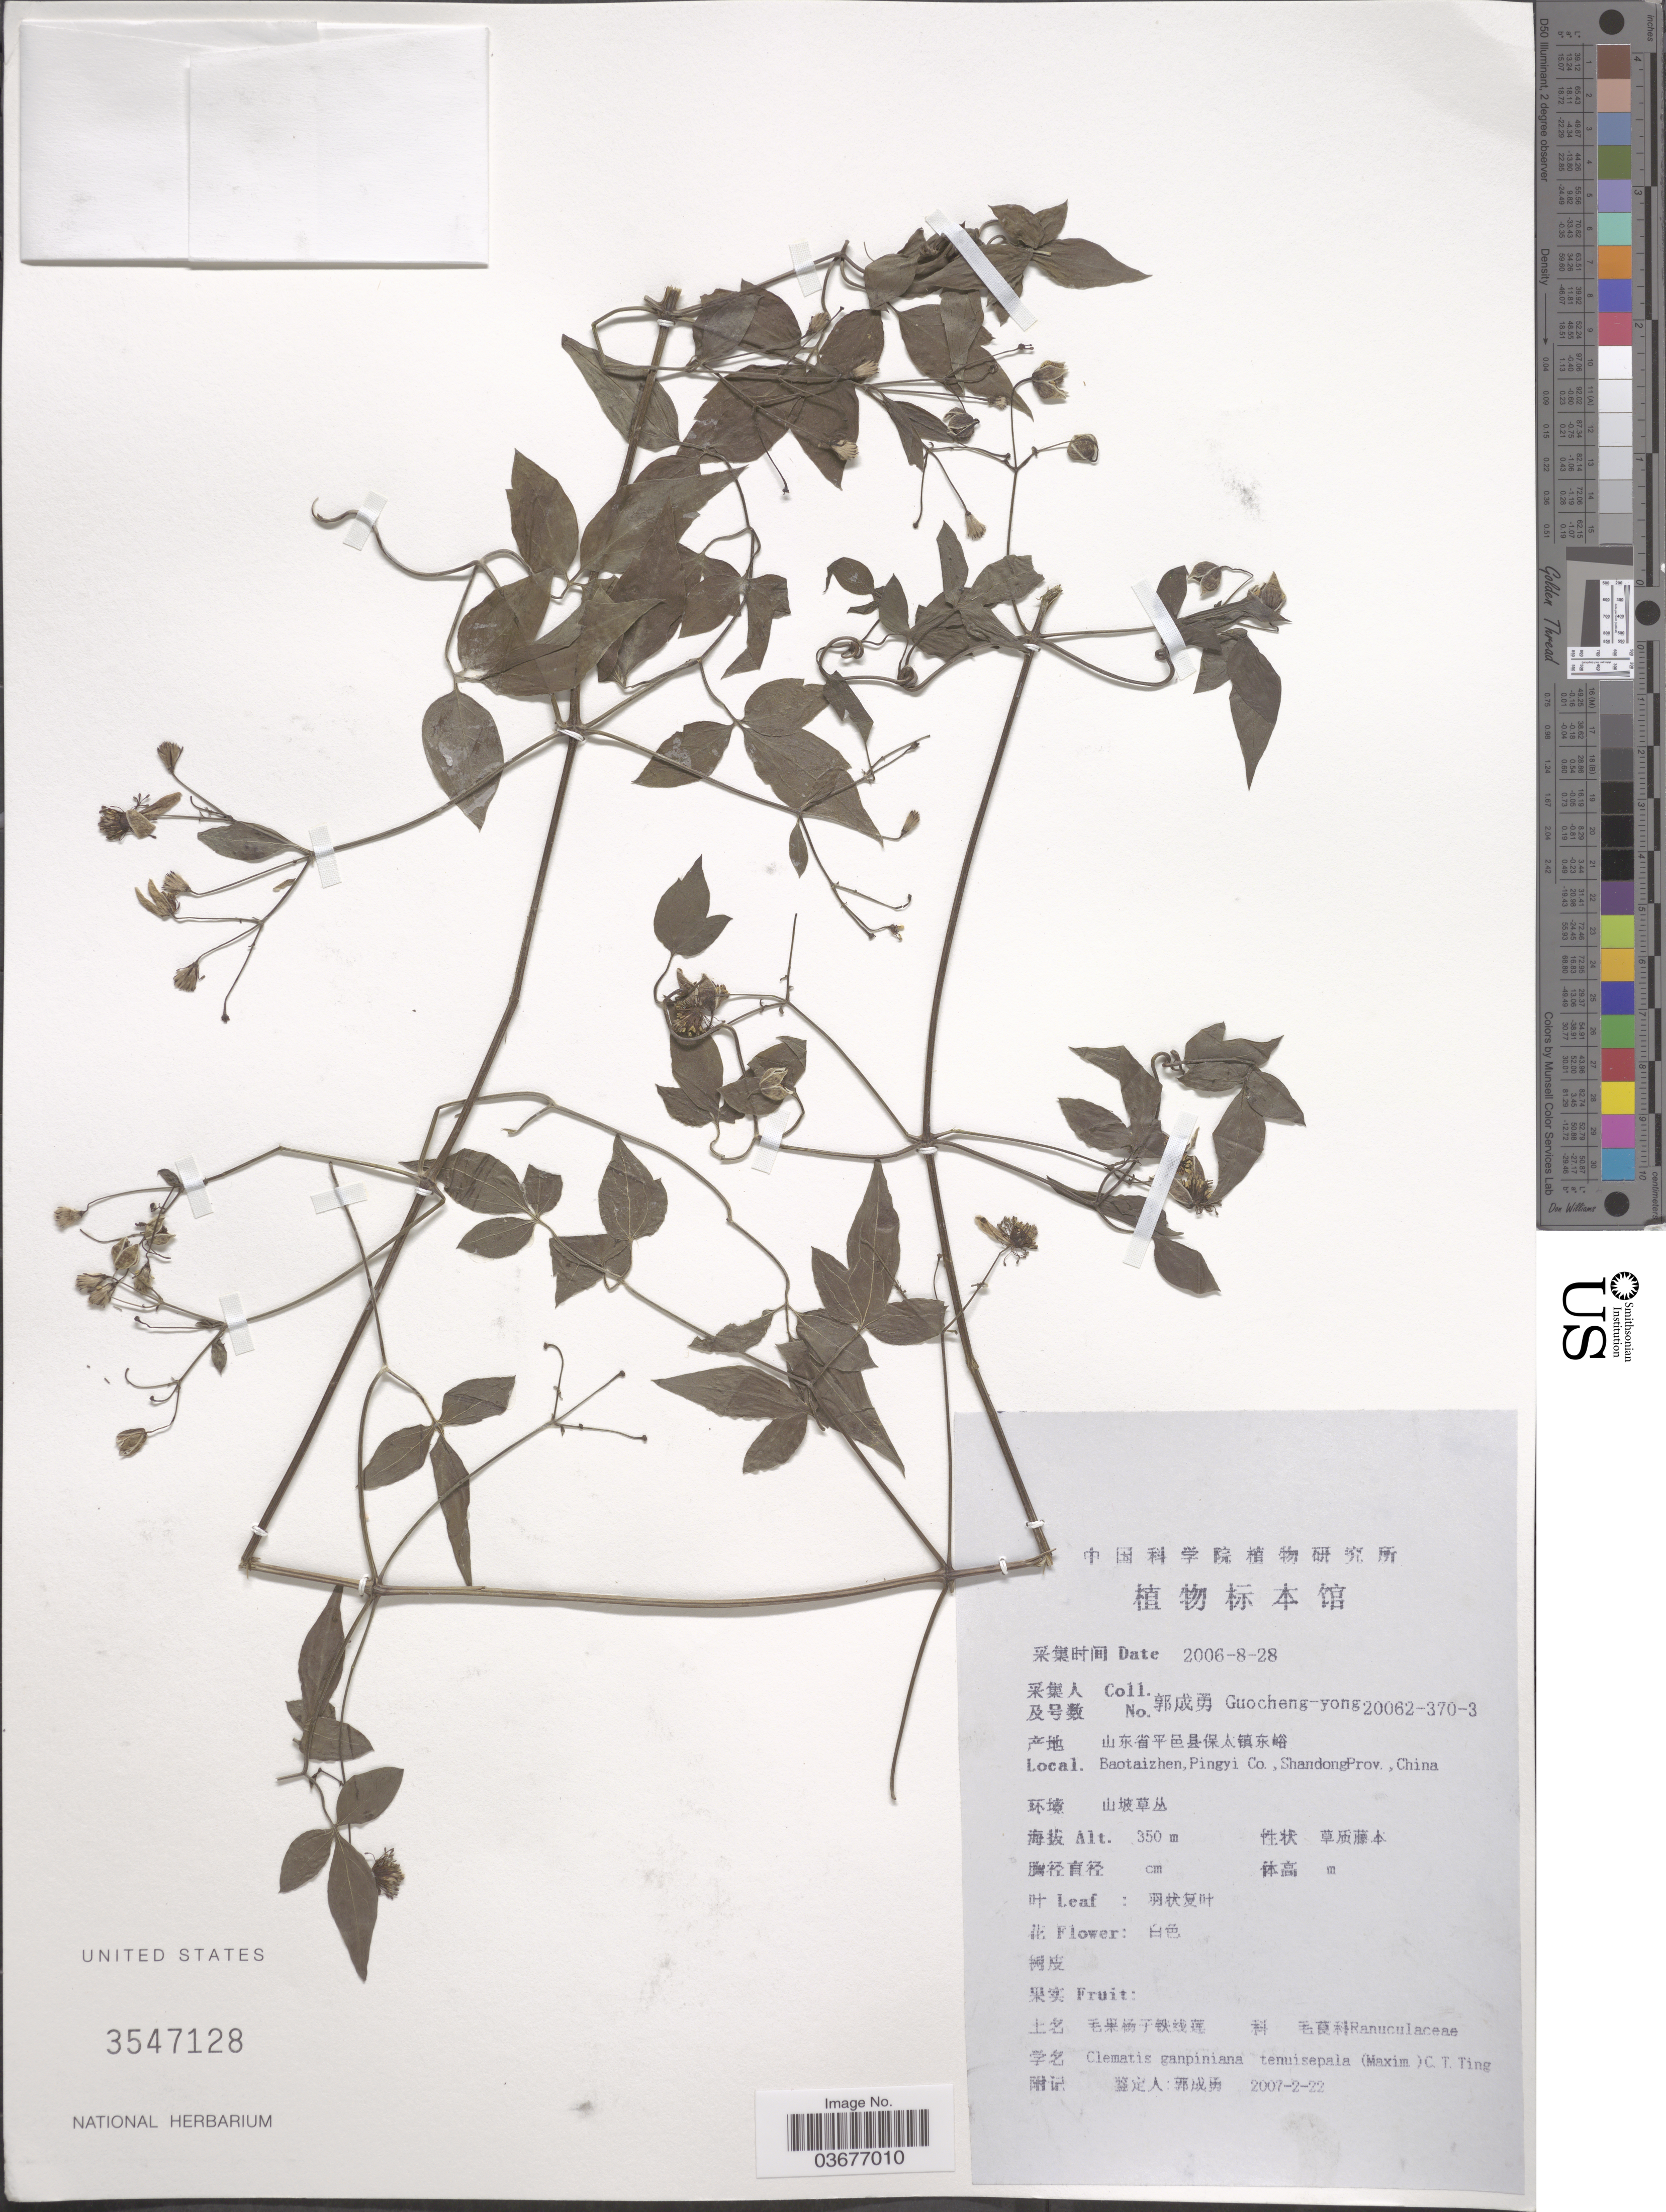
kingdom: Plantae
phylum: Tracheophyta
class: Magnoliopsida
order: Ranunculales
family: Ranunculaceae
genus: Clematis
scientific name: Clematis ganpiniana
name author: (H. Lév. & Vaniot) Tamura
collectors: Guo cheng-yong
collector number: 20062-370-3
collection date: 2006-08-28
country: China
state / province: Shandong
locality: Baotaizhen, Pingyi Co.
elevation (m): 350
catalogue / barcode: US 3547128